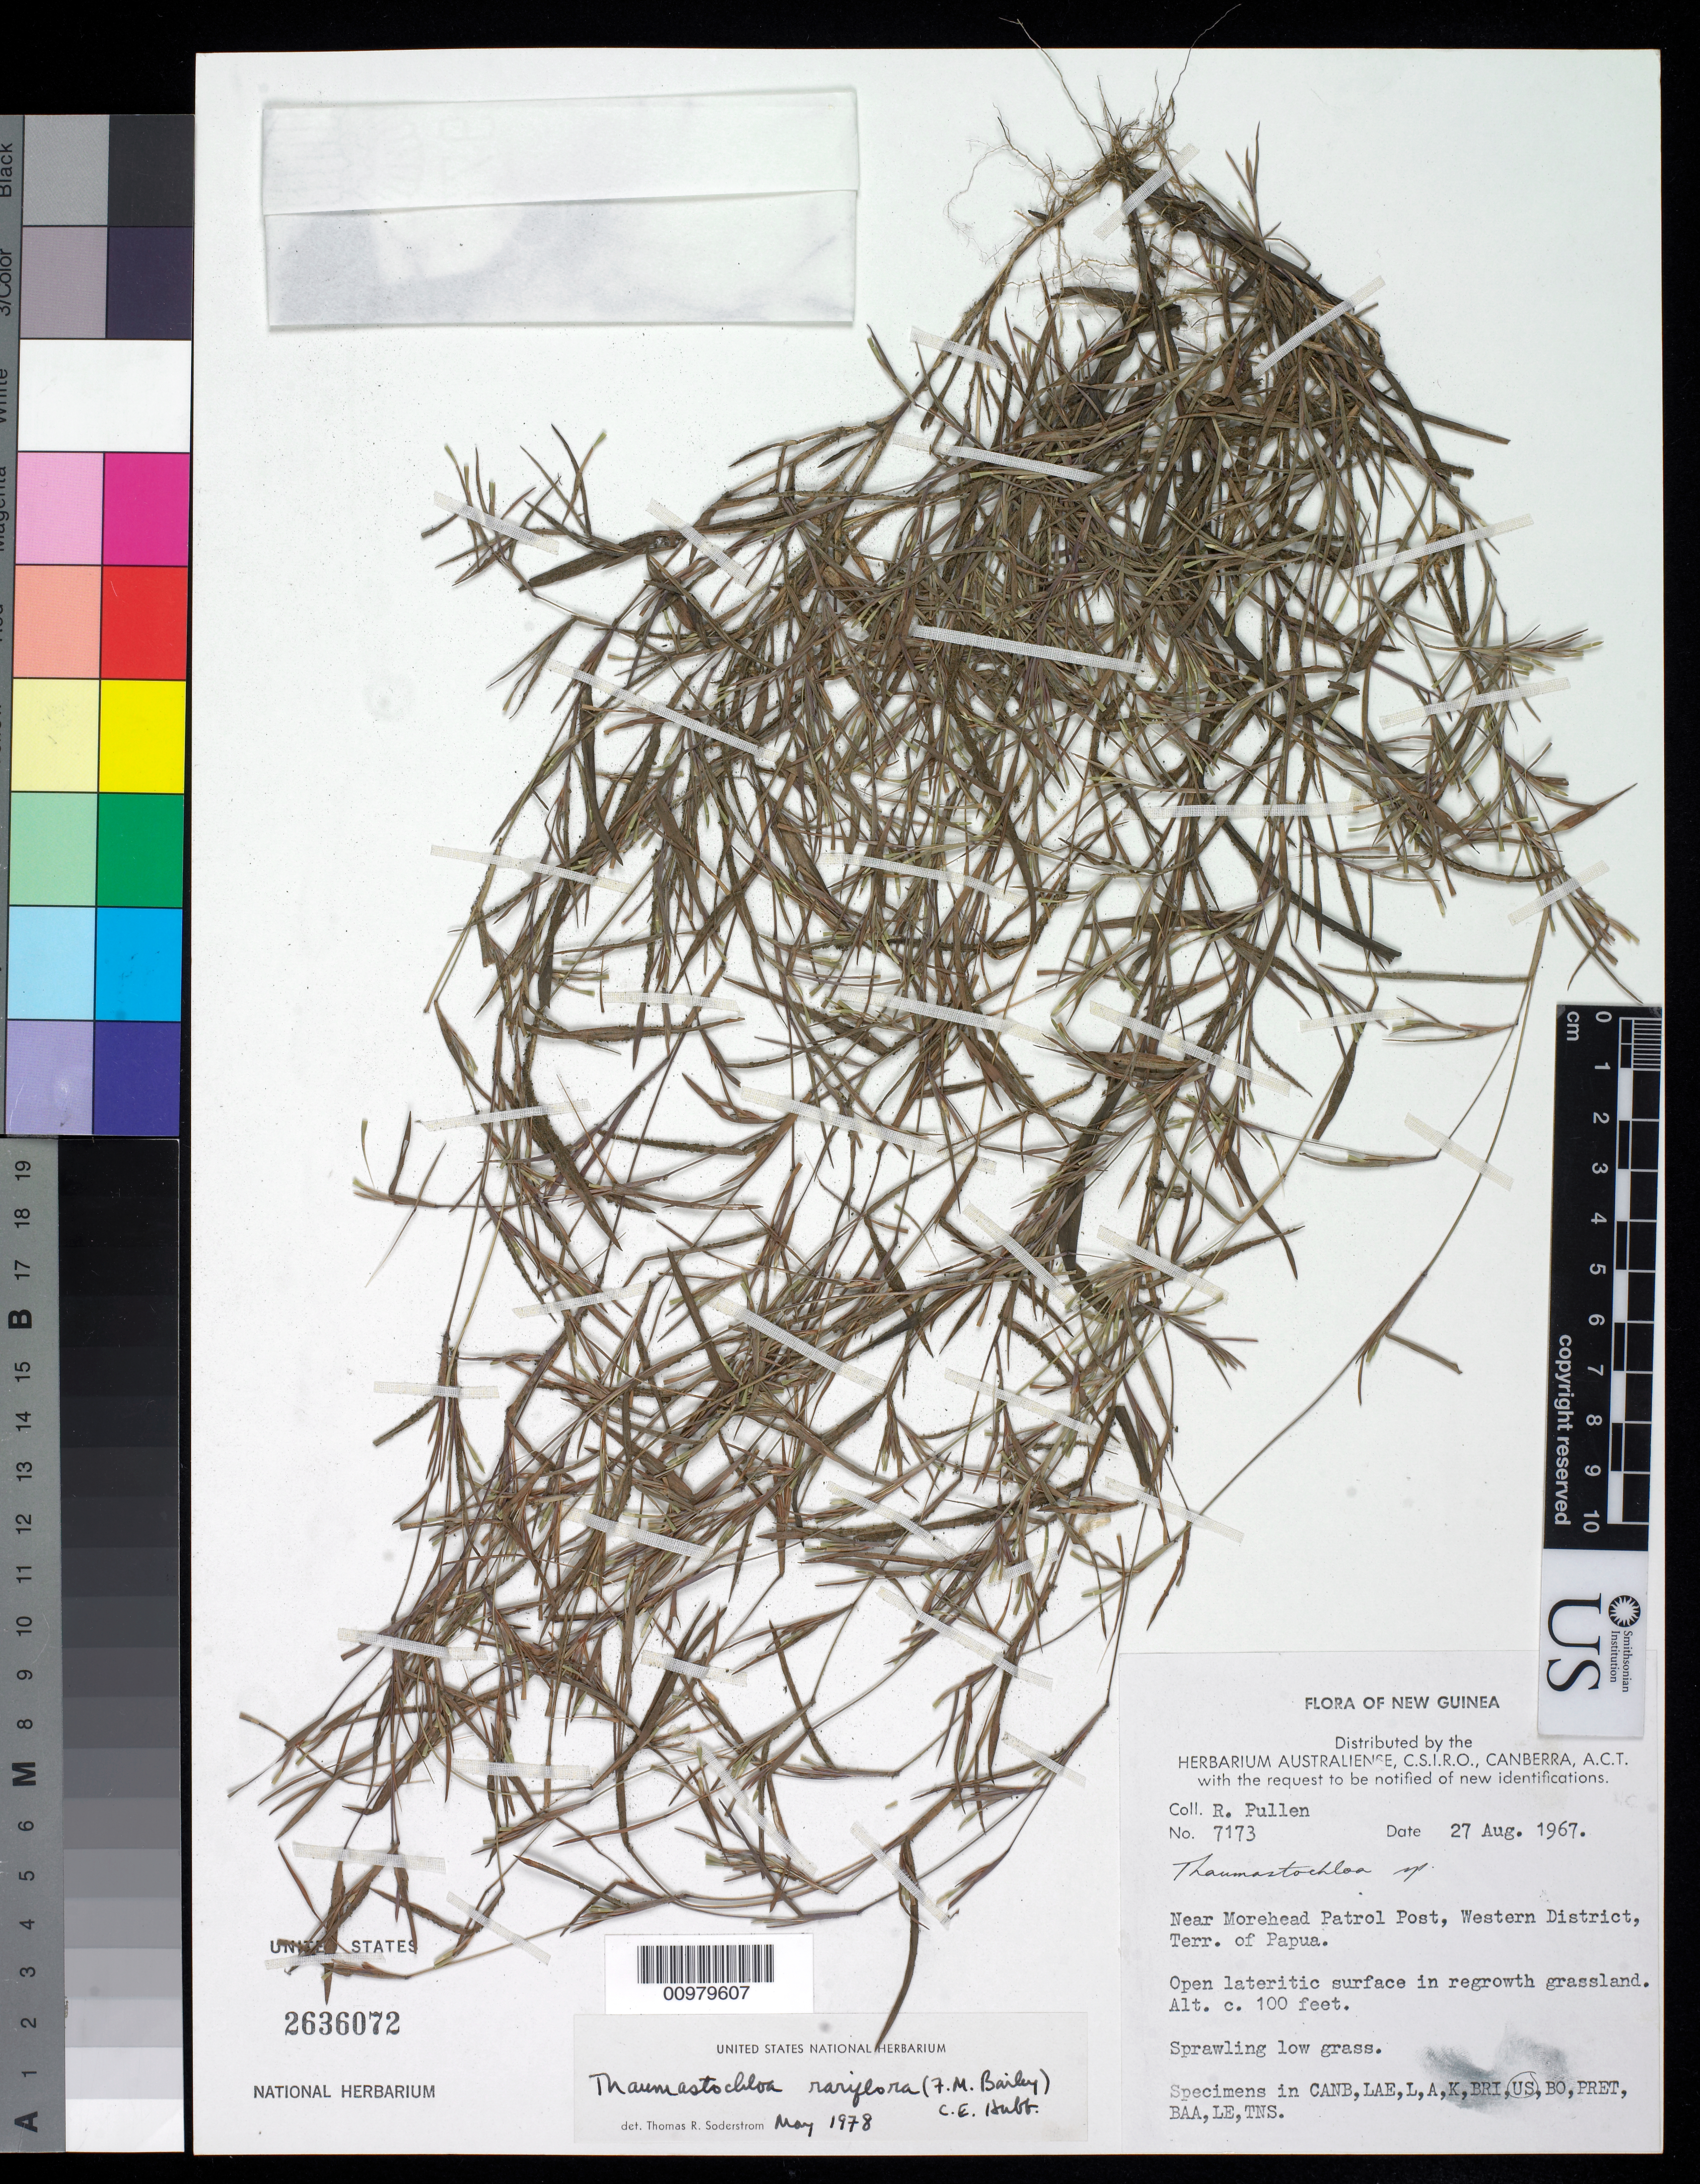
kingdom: Plantae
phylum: Tracheophyta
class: Liliopsida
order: Poales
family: Poaceae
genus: Thaumastochloa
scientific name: Thaumastochloa rariflora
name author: (F.M. Bailey) C.E. Hubb.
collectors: R. Pullen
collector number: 7173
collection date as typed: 27 Aug 1967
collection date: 1967-08-27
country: Papua New Guinea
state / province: Western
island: New Guinea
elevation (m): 30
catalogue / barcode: US 2636072